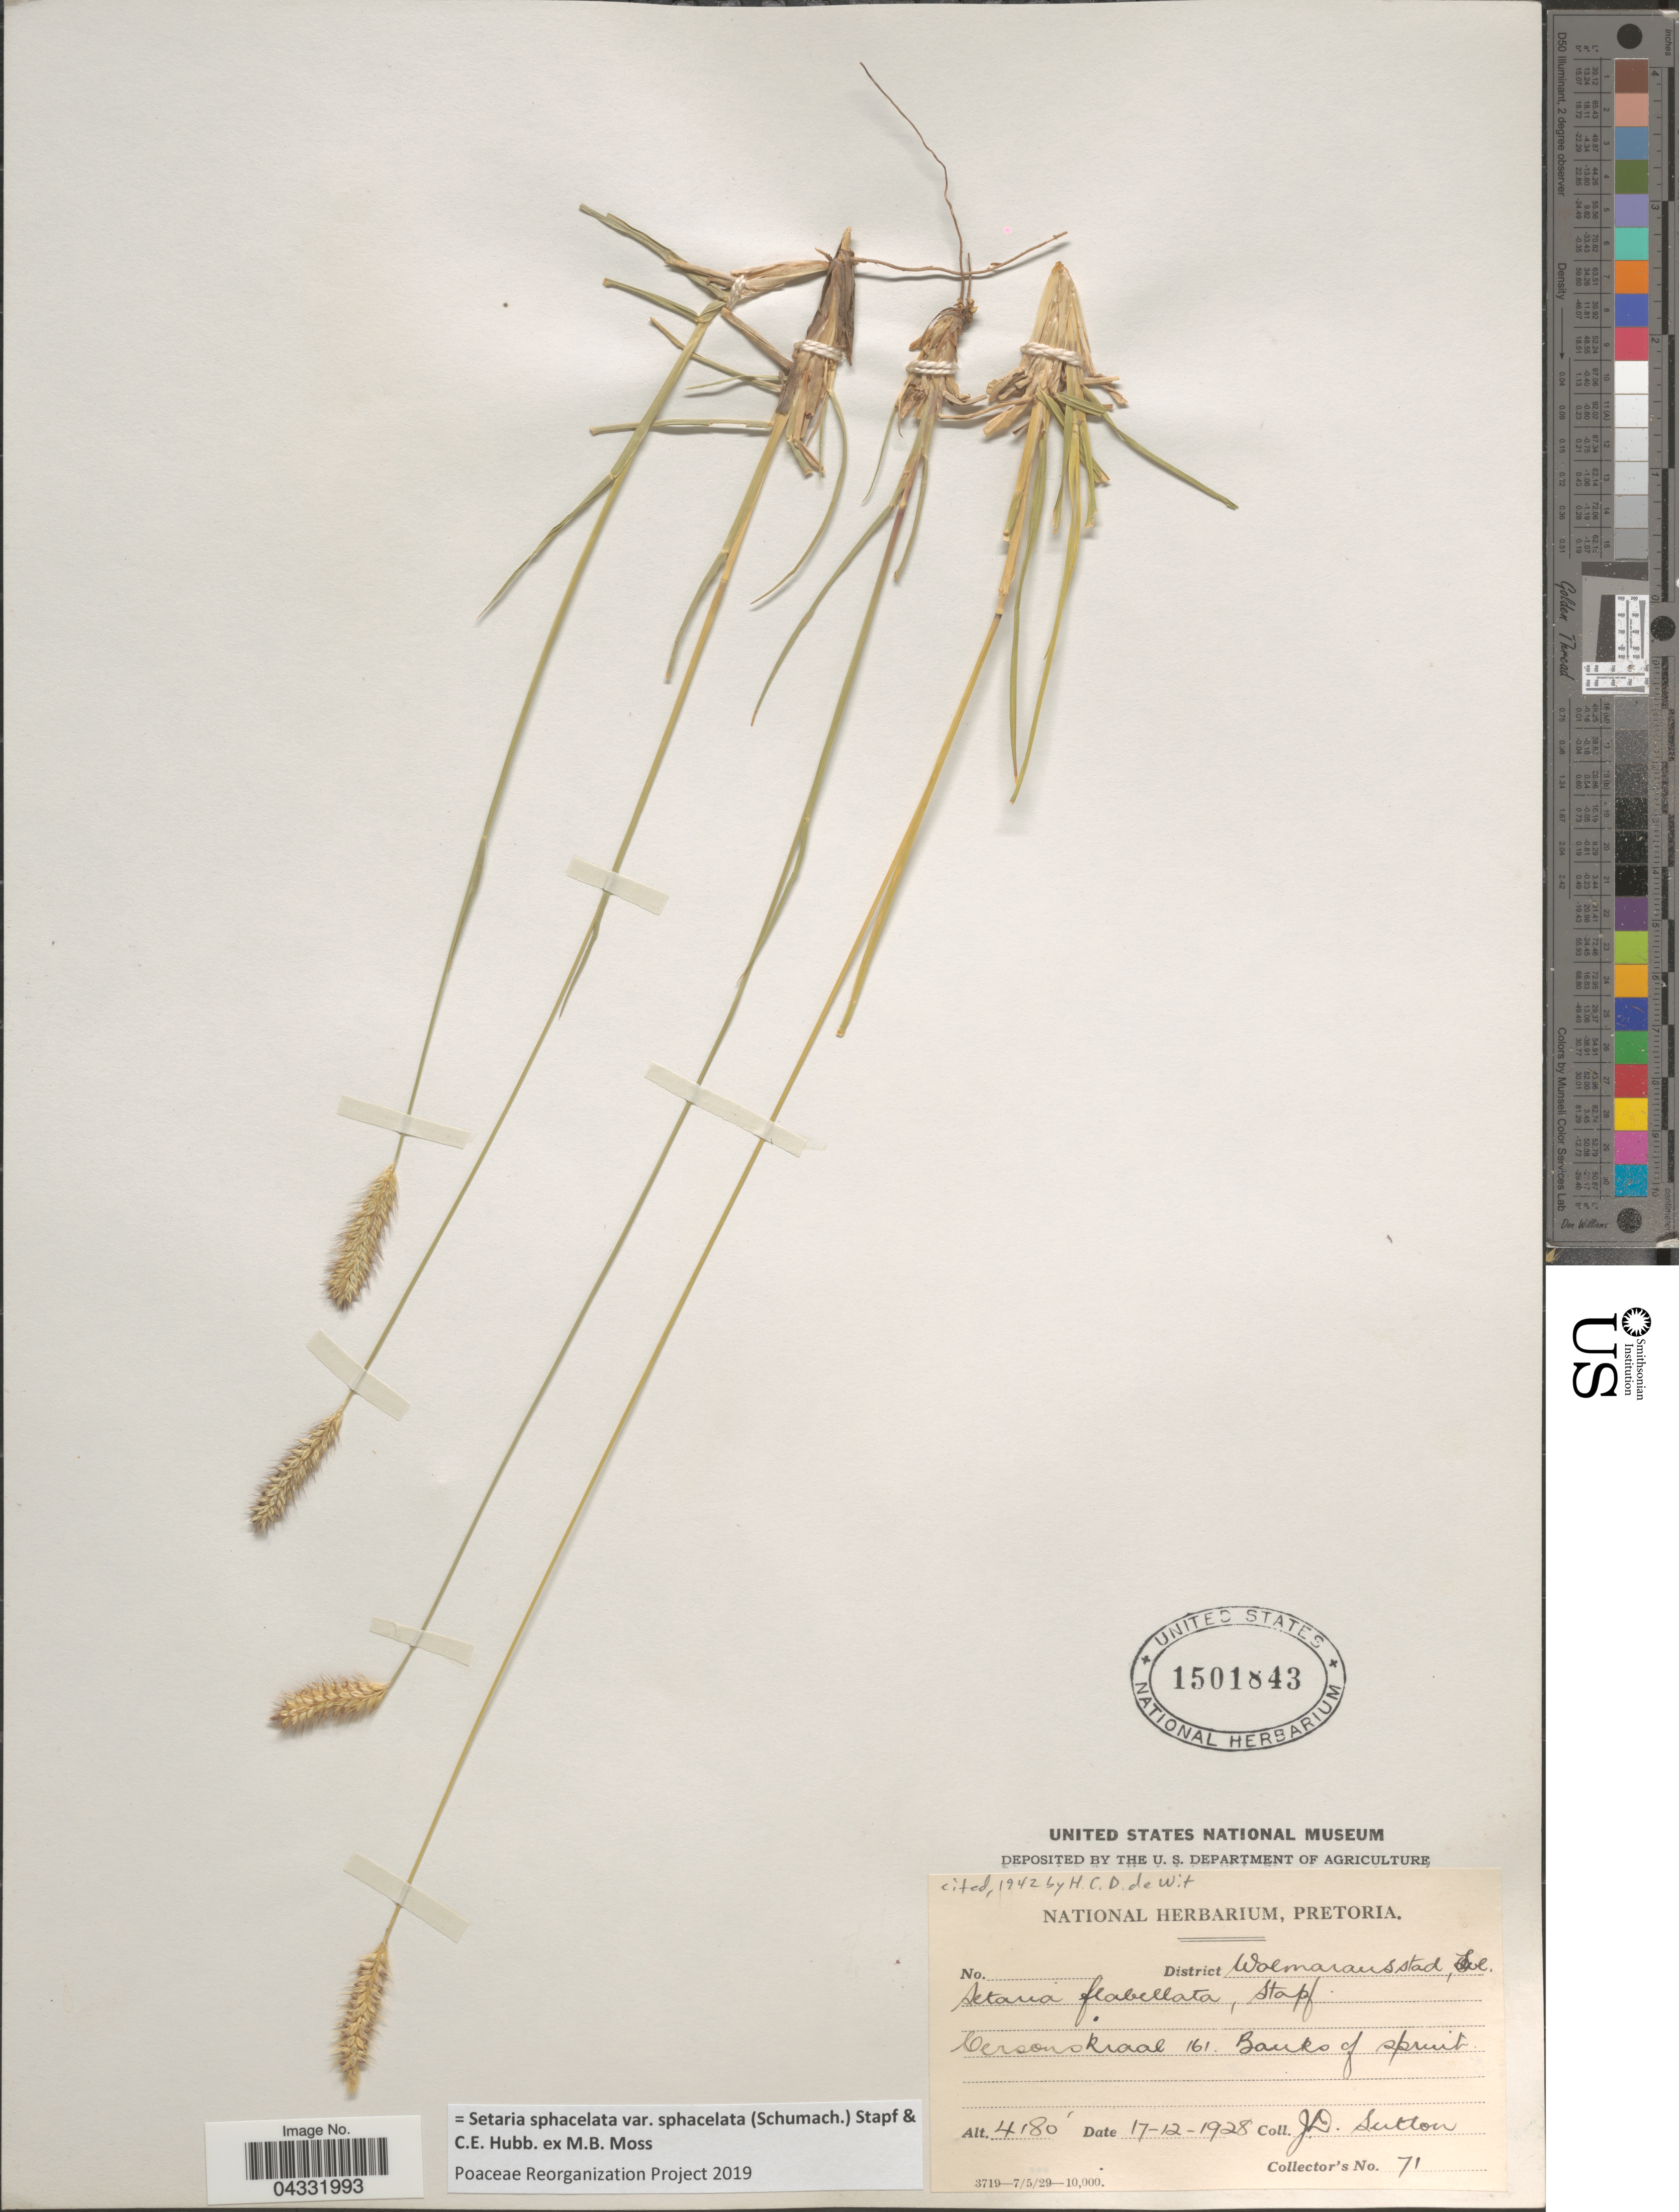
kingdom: Plantae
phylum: Tracheophyta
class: Liliopsida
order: Poales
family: Poaceae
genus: Setaria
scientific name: Setaria sphacelata var. sphacelata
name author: (Schumach.) Stapf & C. E. Hubb. ex M.B. Moss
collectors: J. Sutton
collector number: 71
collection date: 1928-12-17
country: South Africa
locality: District Wolmaransstad, Tvl. Cersonskraal [interpreted] 161. Banks of spruit.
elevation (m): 1274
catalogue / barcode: US 1501843